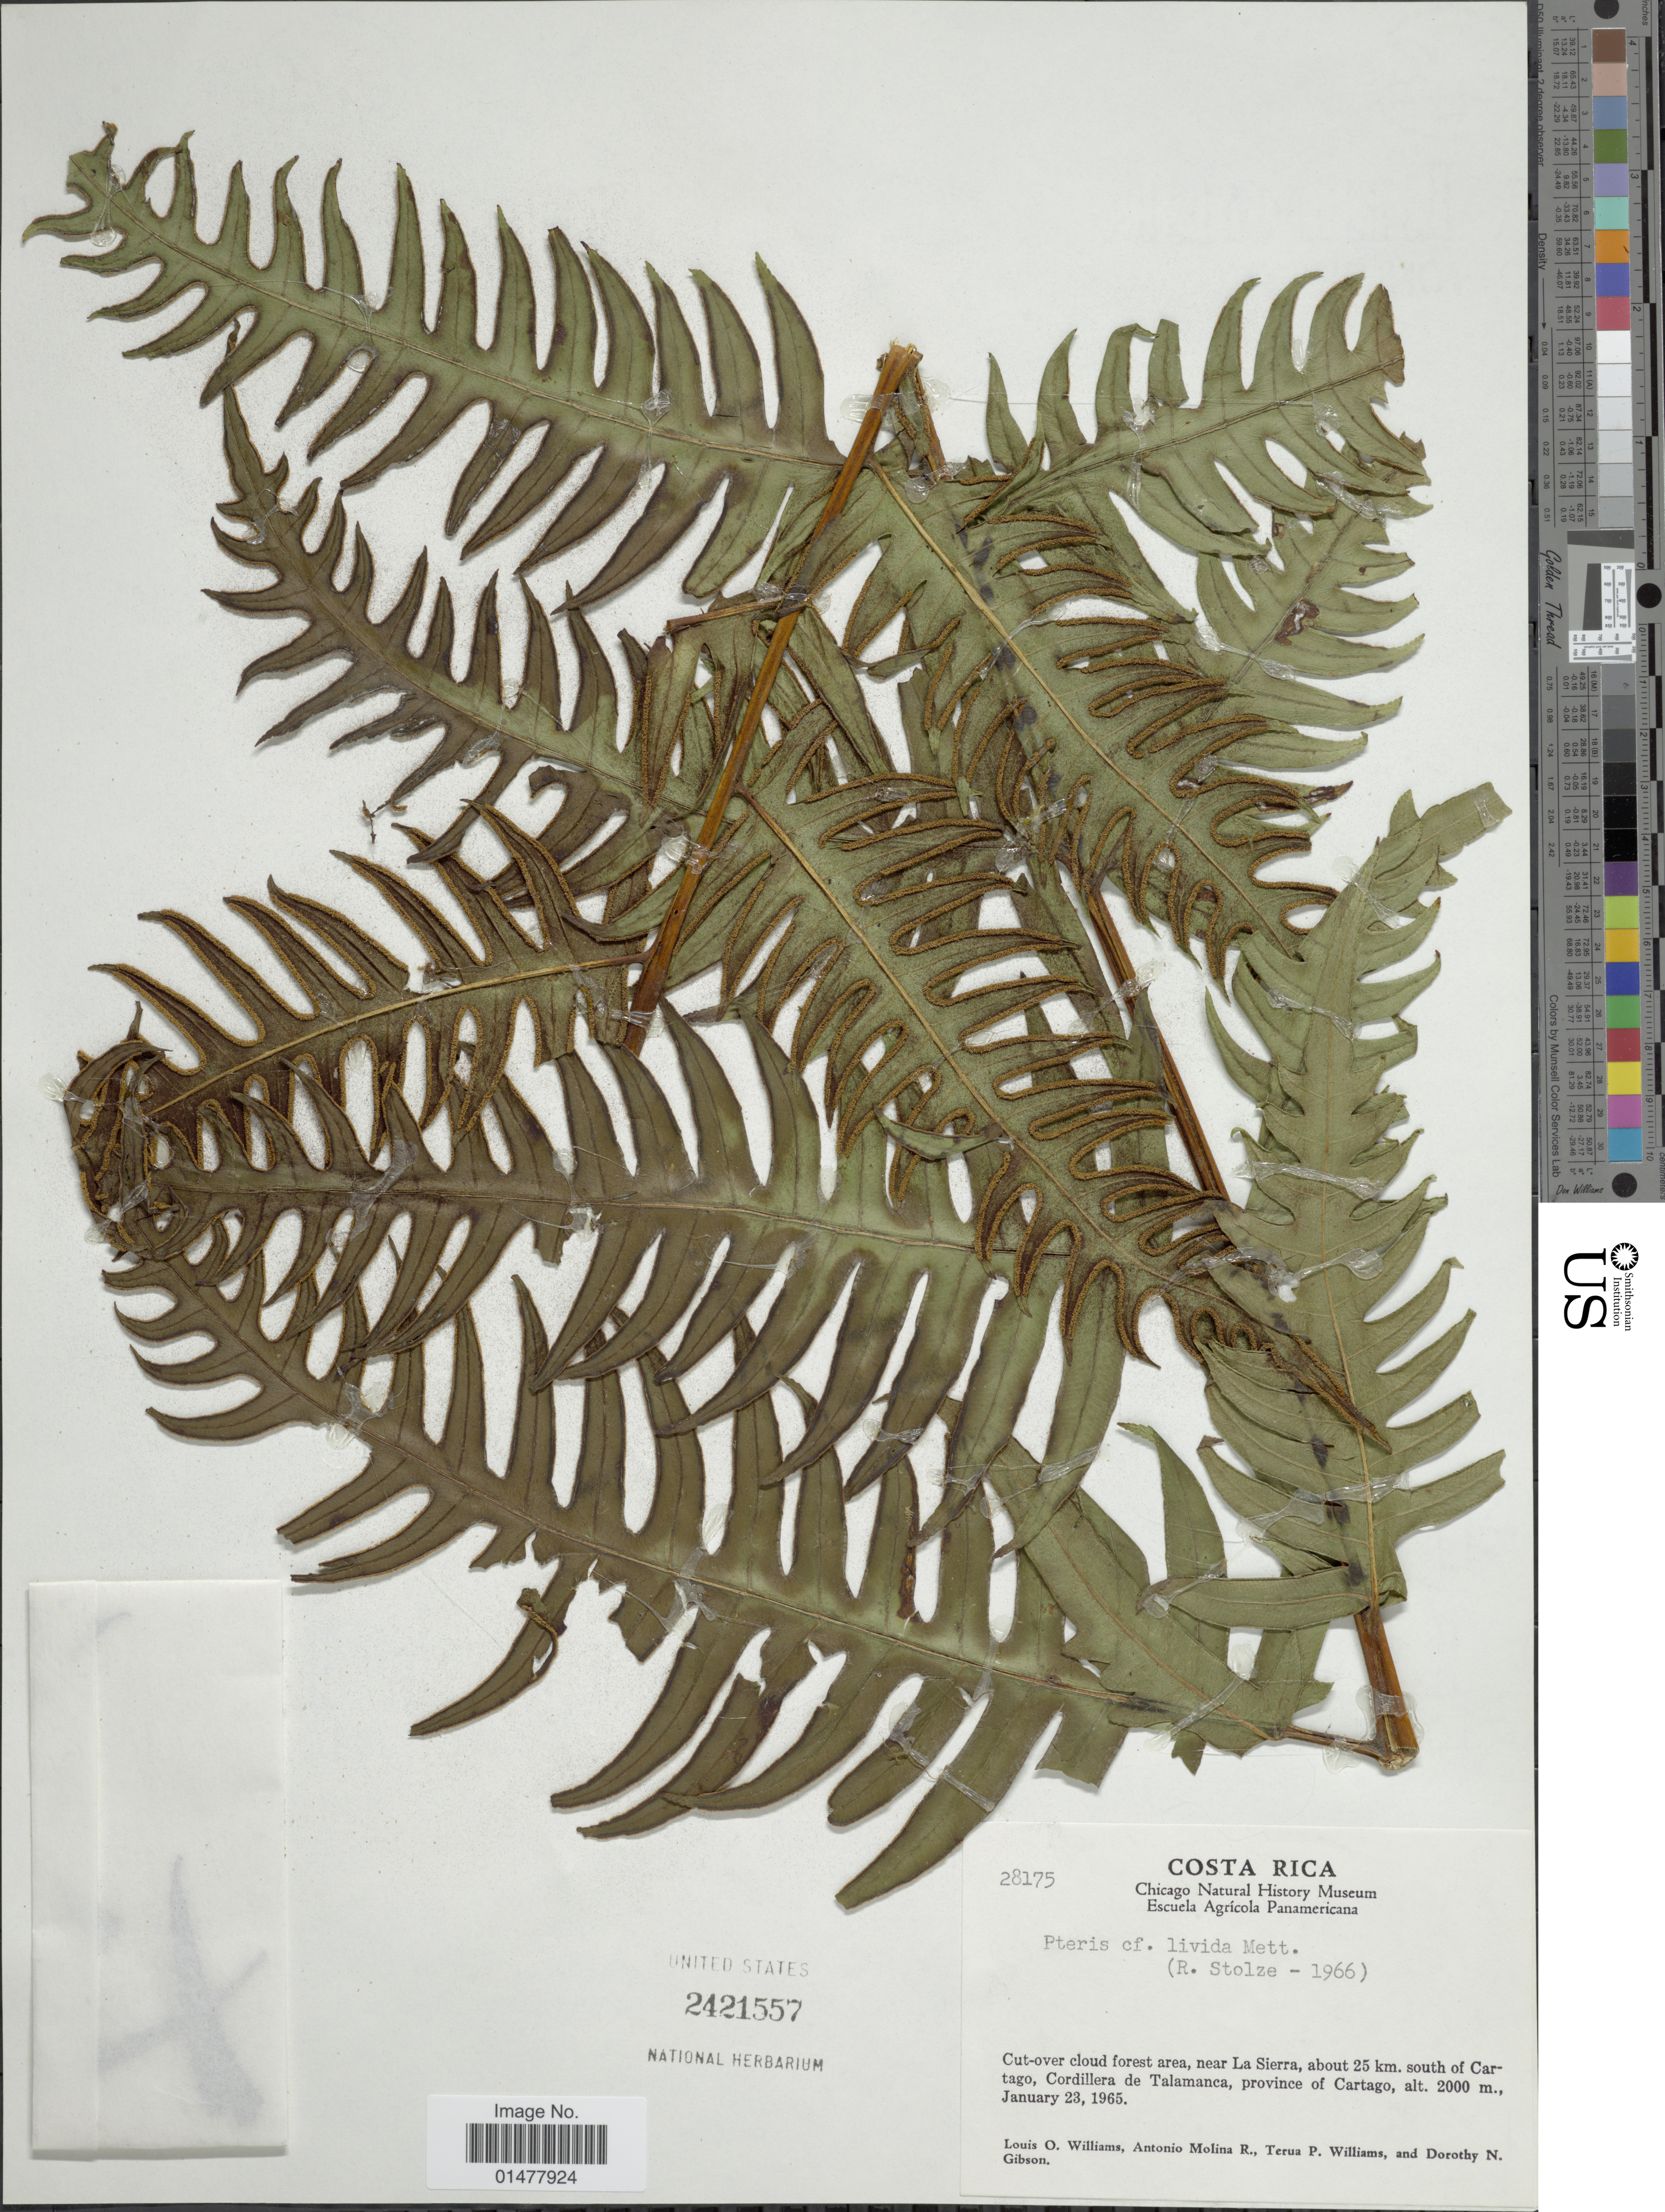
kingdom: Plantae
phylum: Tracheophyta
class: Polypodiopsida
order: Polypodiales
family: Pteridaceae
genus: Pteris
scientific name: Pteris navarrensis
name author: Christ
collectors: L. O. Williams, A. Molina R., T. P. Williams & D. N. Gibson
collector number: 28175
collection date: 1965-01-23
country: Costa Rica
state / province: Cartago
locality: Costa Rica, Cut over cloud forest area, near La Sierra, about 25 km south of Cartago, Cordillera de Talamanca, province of Cartago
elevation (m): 2000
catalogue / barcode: US 2421557